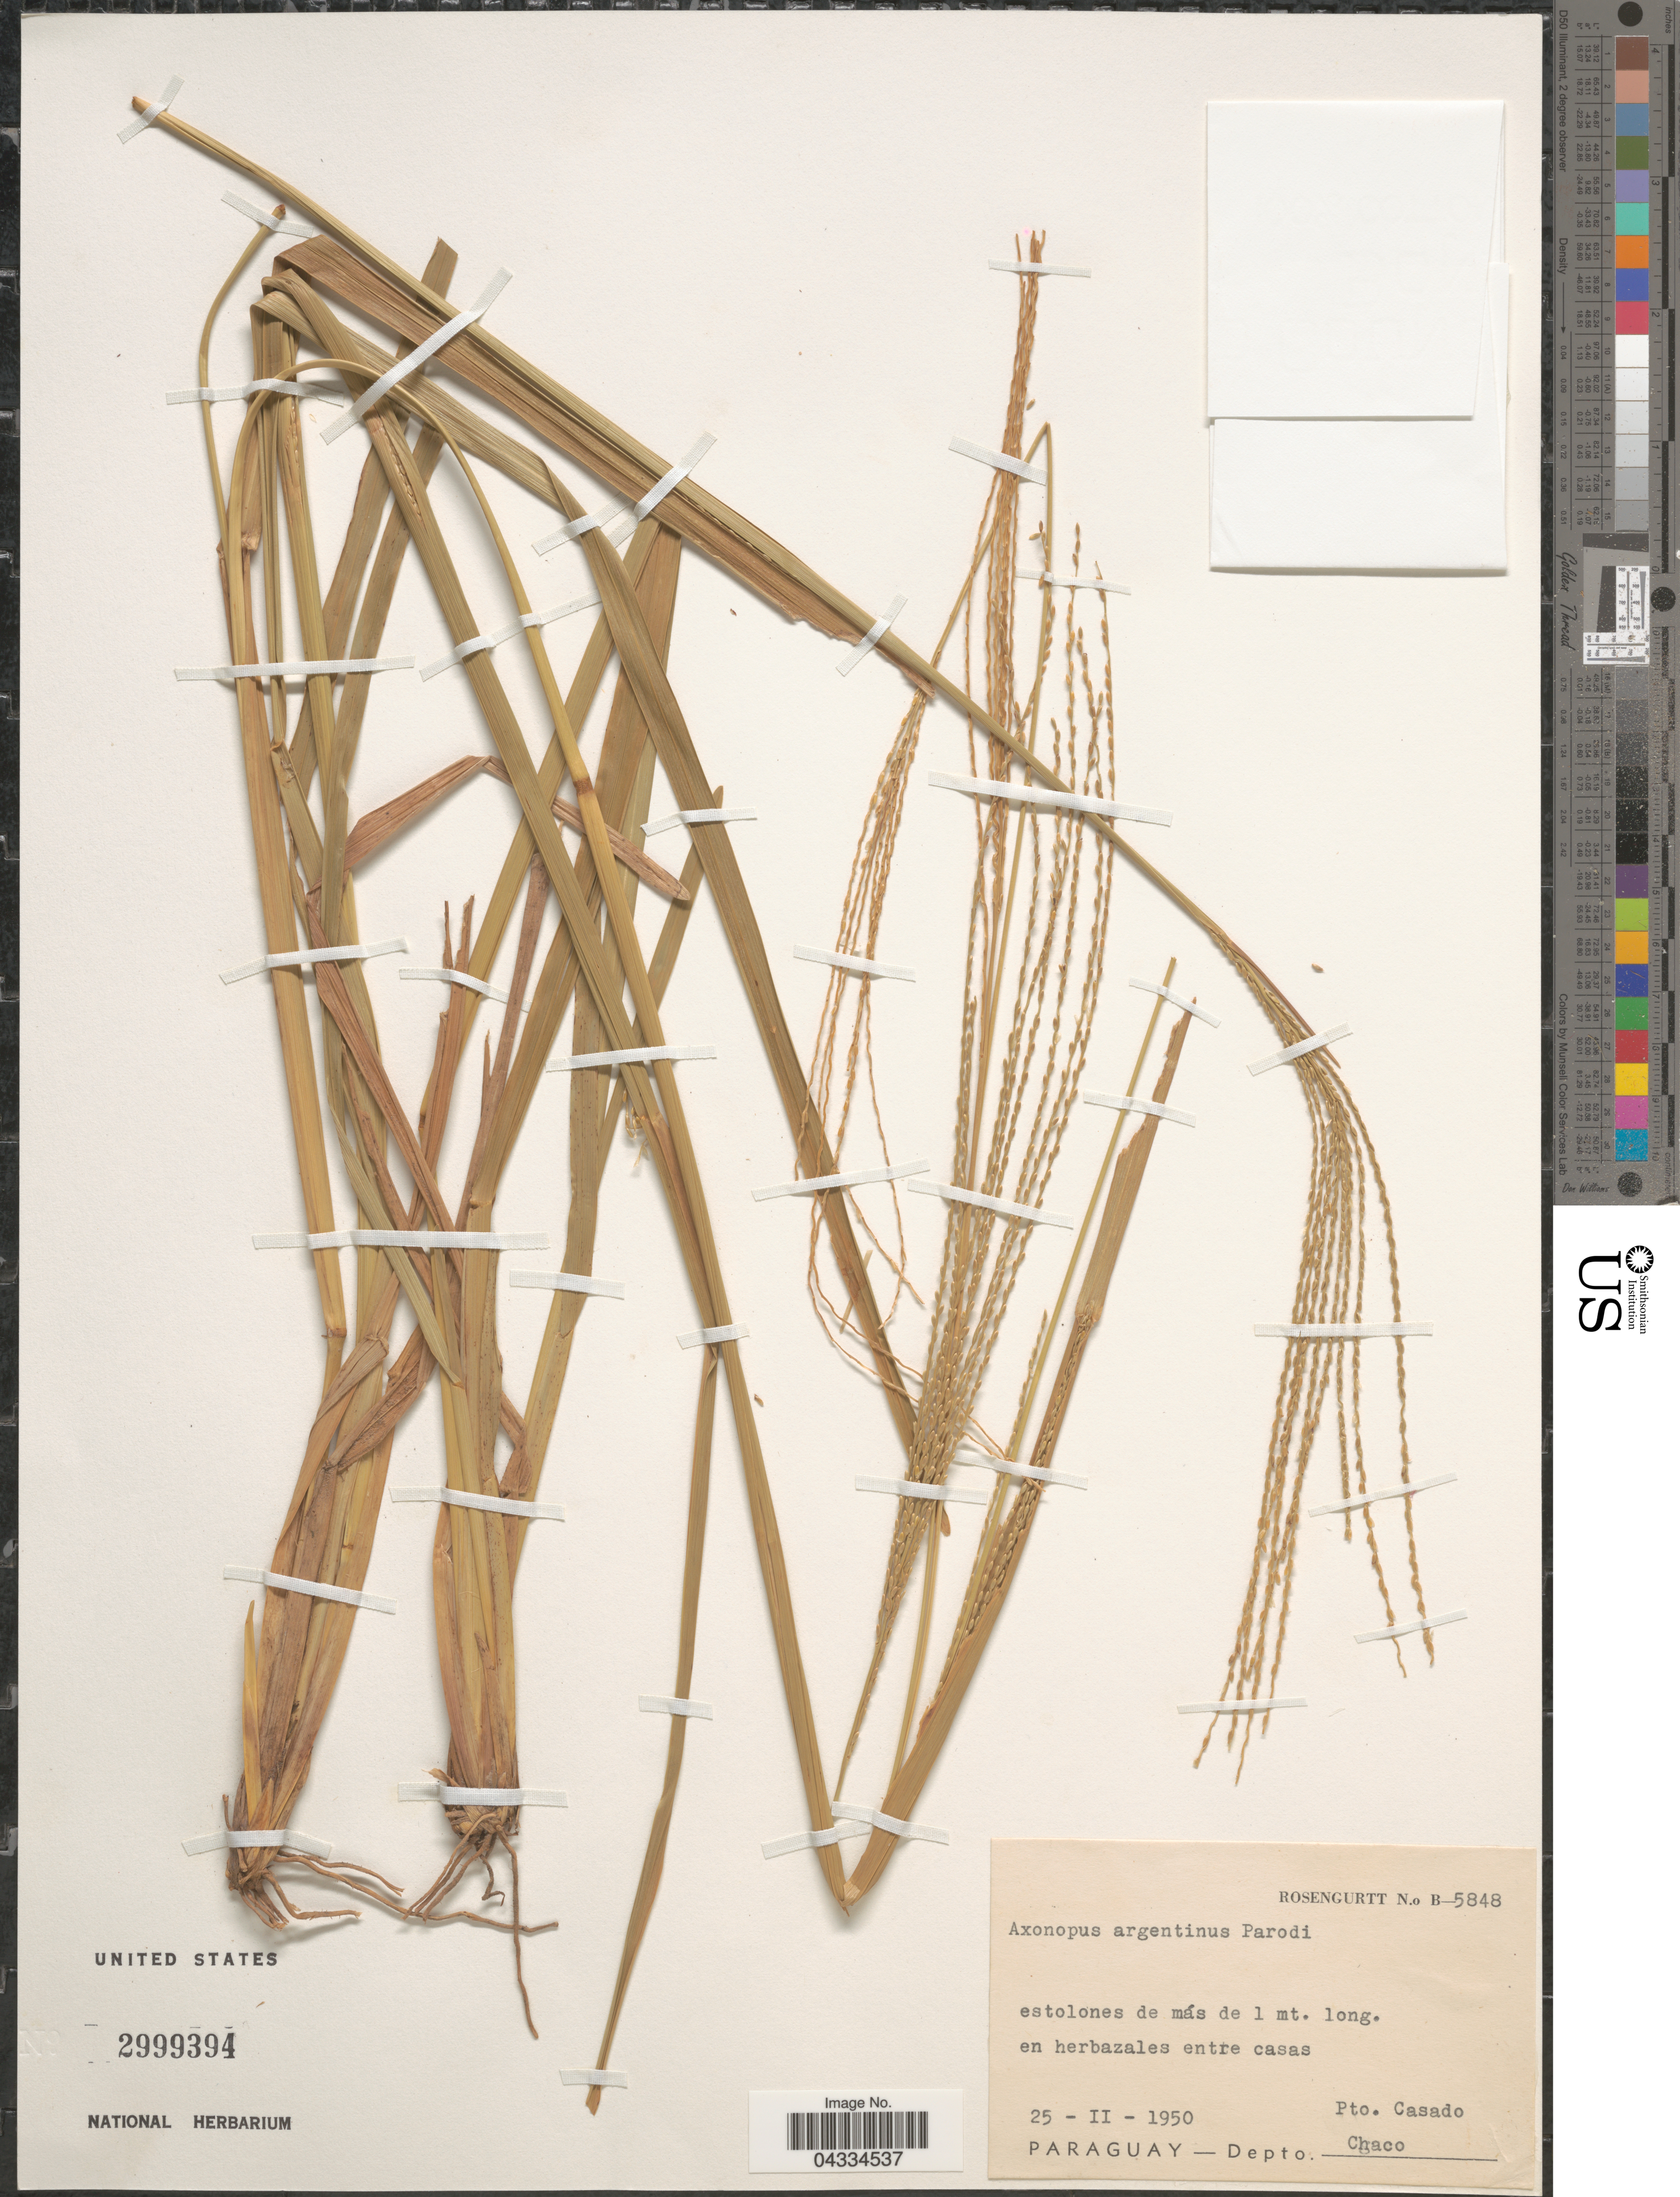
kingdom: Plantae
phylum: Tracheophyta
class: Liliopsida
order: Poales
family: Poaceae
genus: Axonopus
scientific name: Axonopus argentinus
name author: Parodi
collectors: Rosengurtt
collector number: B-5848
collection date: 1950-02-25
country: Argentina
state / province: Chaco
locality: Pto. Casado. Depto. Chaco.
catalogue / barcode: US 2999394